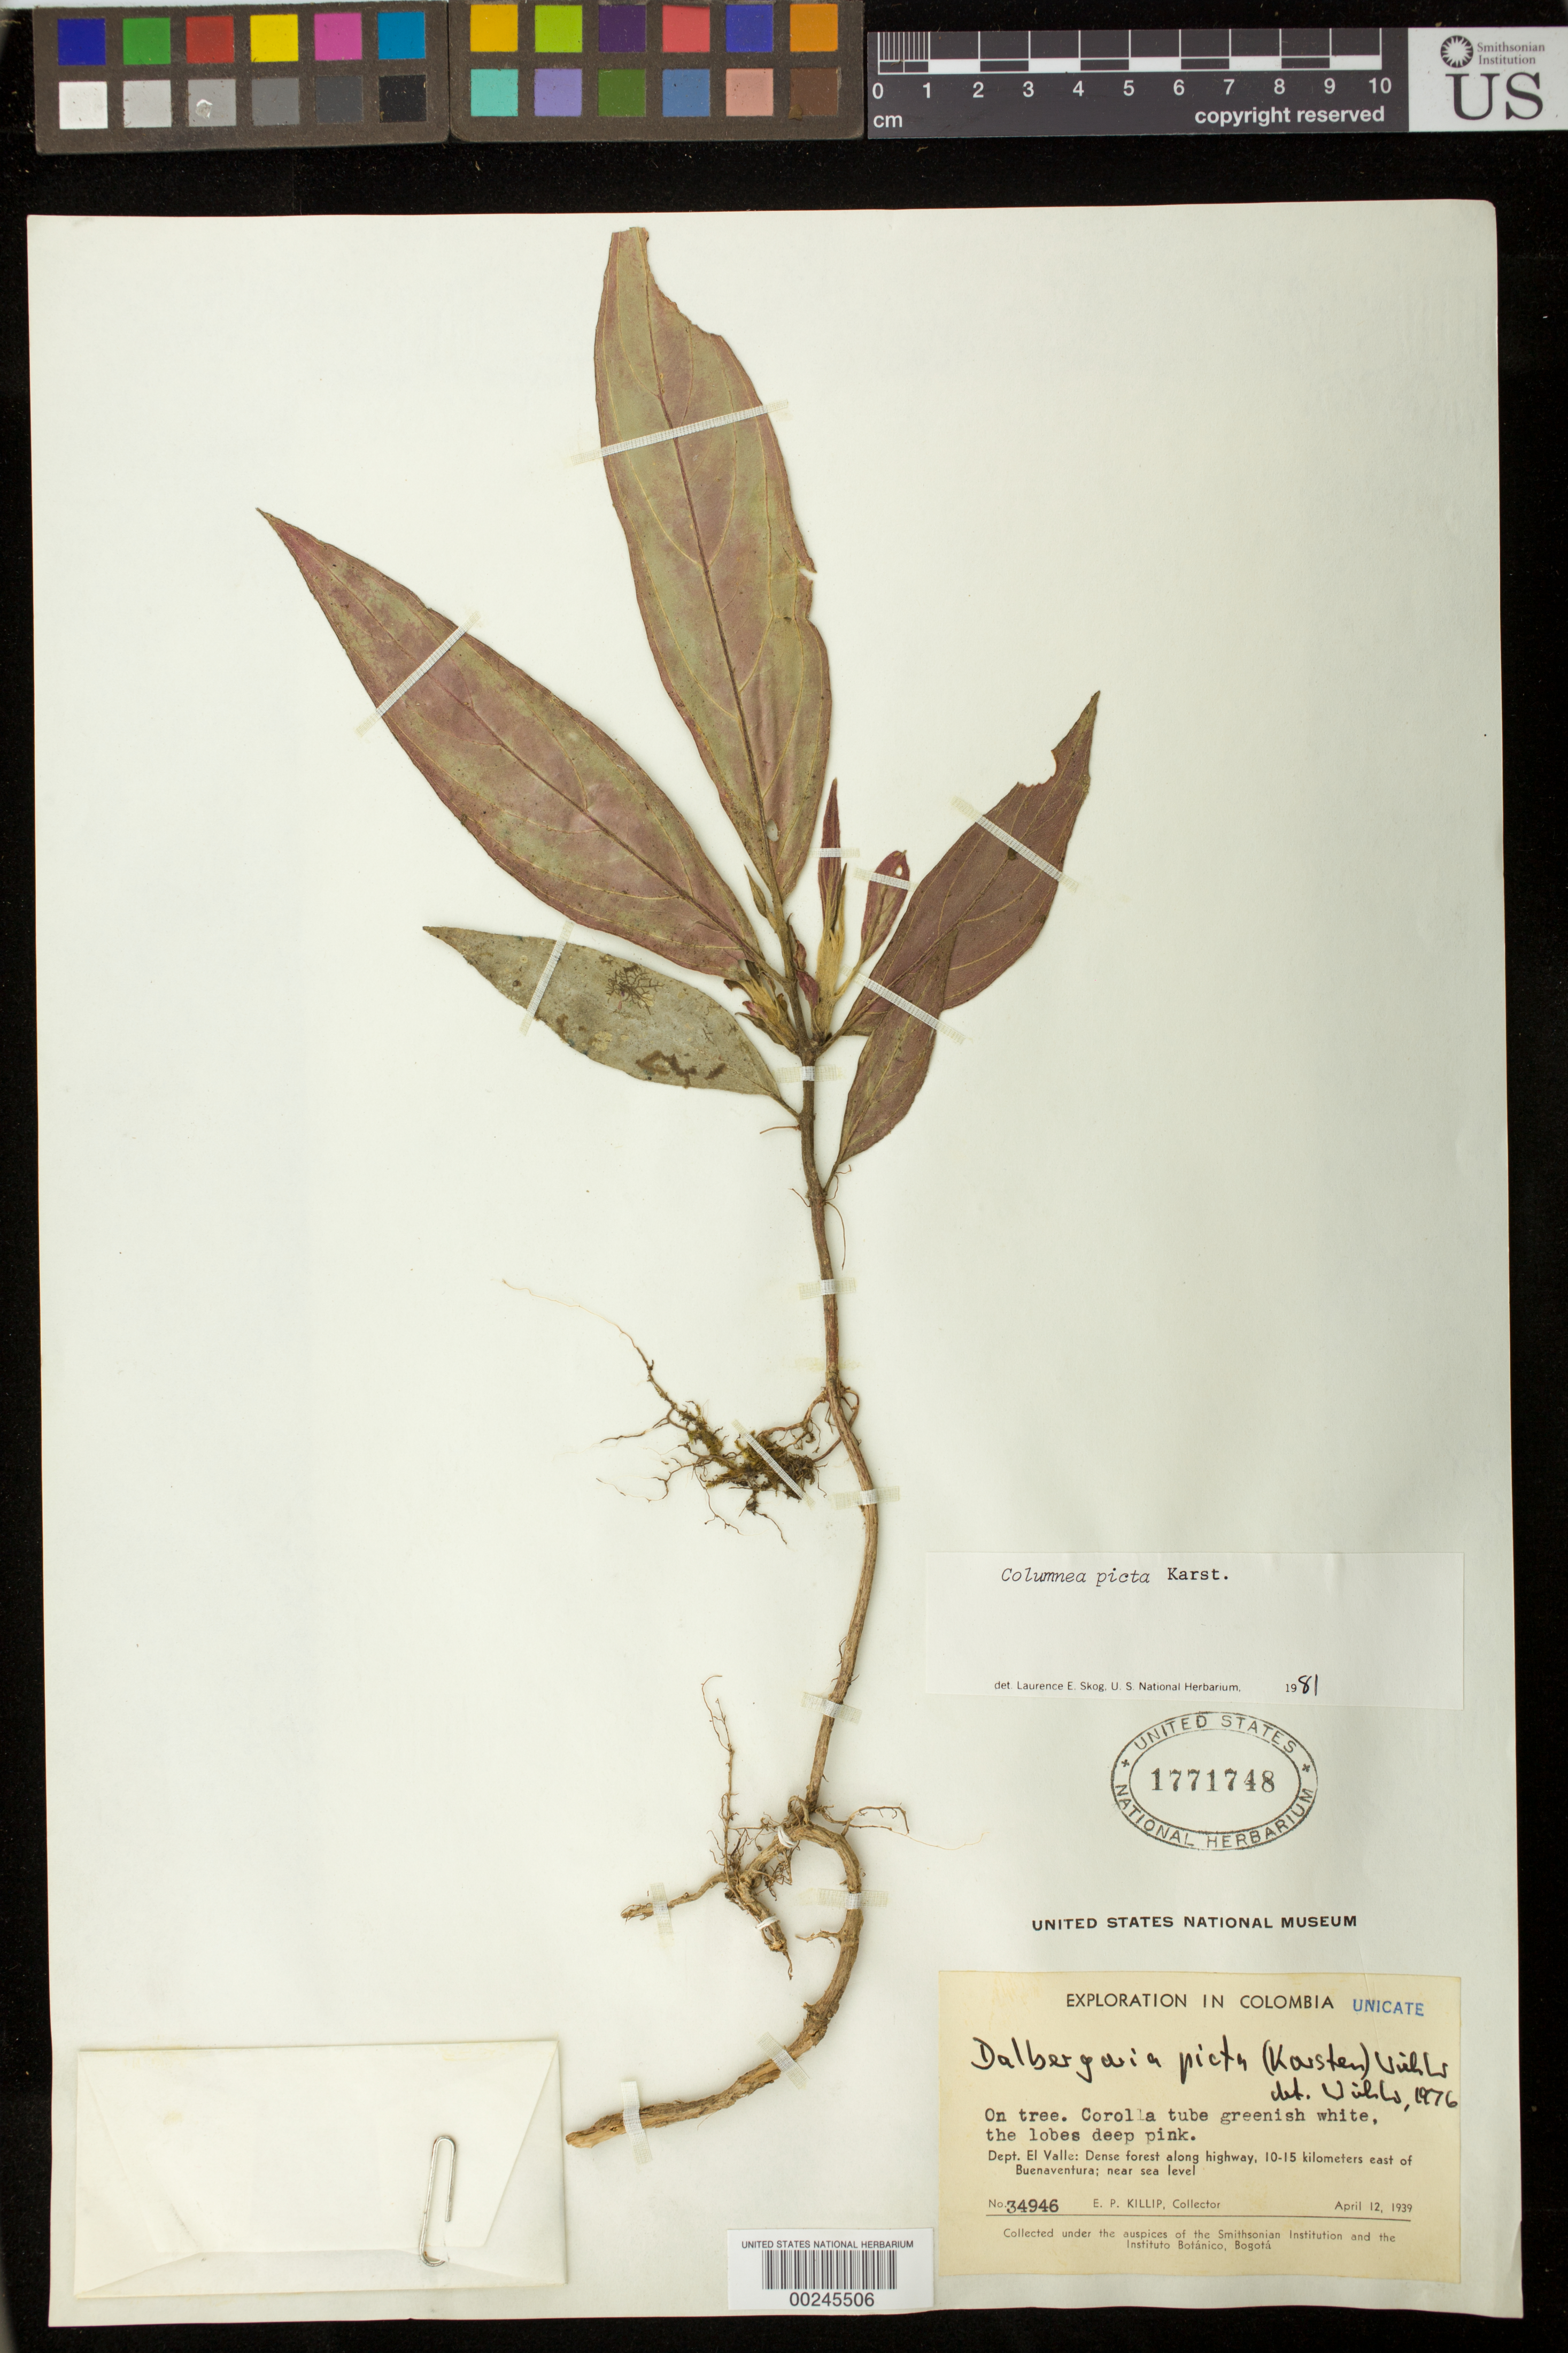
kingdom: Plantae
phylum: Tracheophyta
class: Magnoliopsida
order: Lamiales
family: Gesneriaceae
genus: Columnea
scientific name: Columnea karsteniana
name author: Singh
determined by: Skog, Laurence E.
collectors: E. P. Killip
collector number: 34946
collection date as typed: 12 Apr 1939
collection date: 1939-04-12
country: Colombia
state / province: Valle del Cauca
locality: Along highway, 10-15 km E of Buenaventura, near sea level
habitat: Dense forest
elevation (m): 0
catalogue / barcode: US 1771748